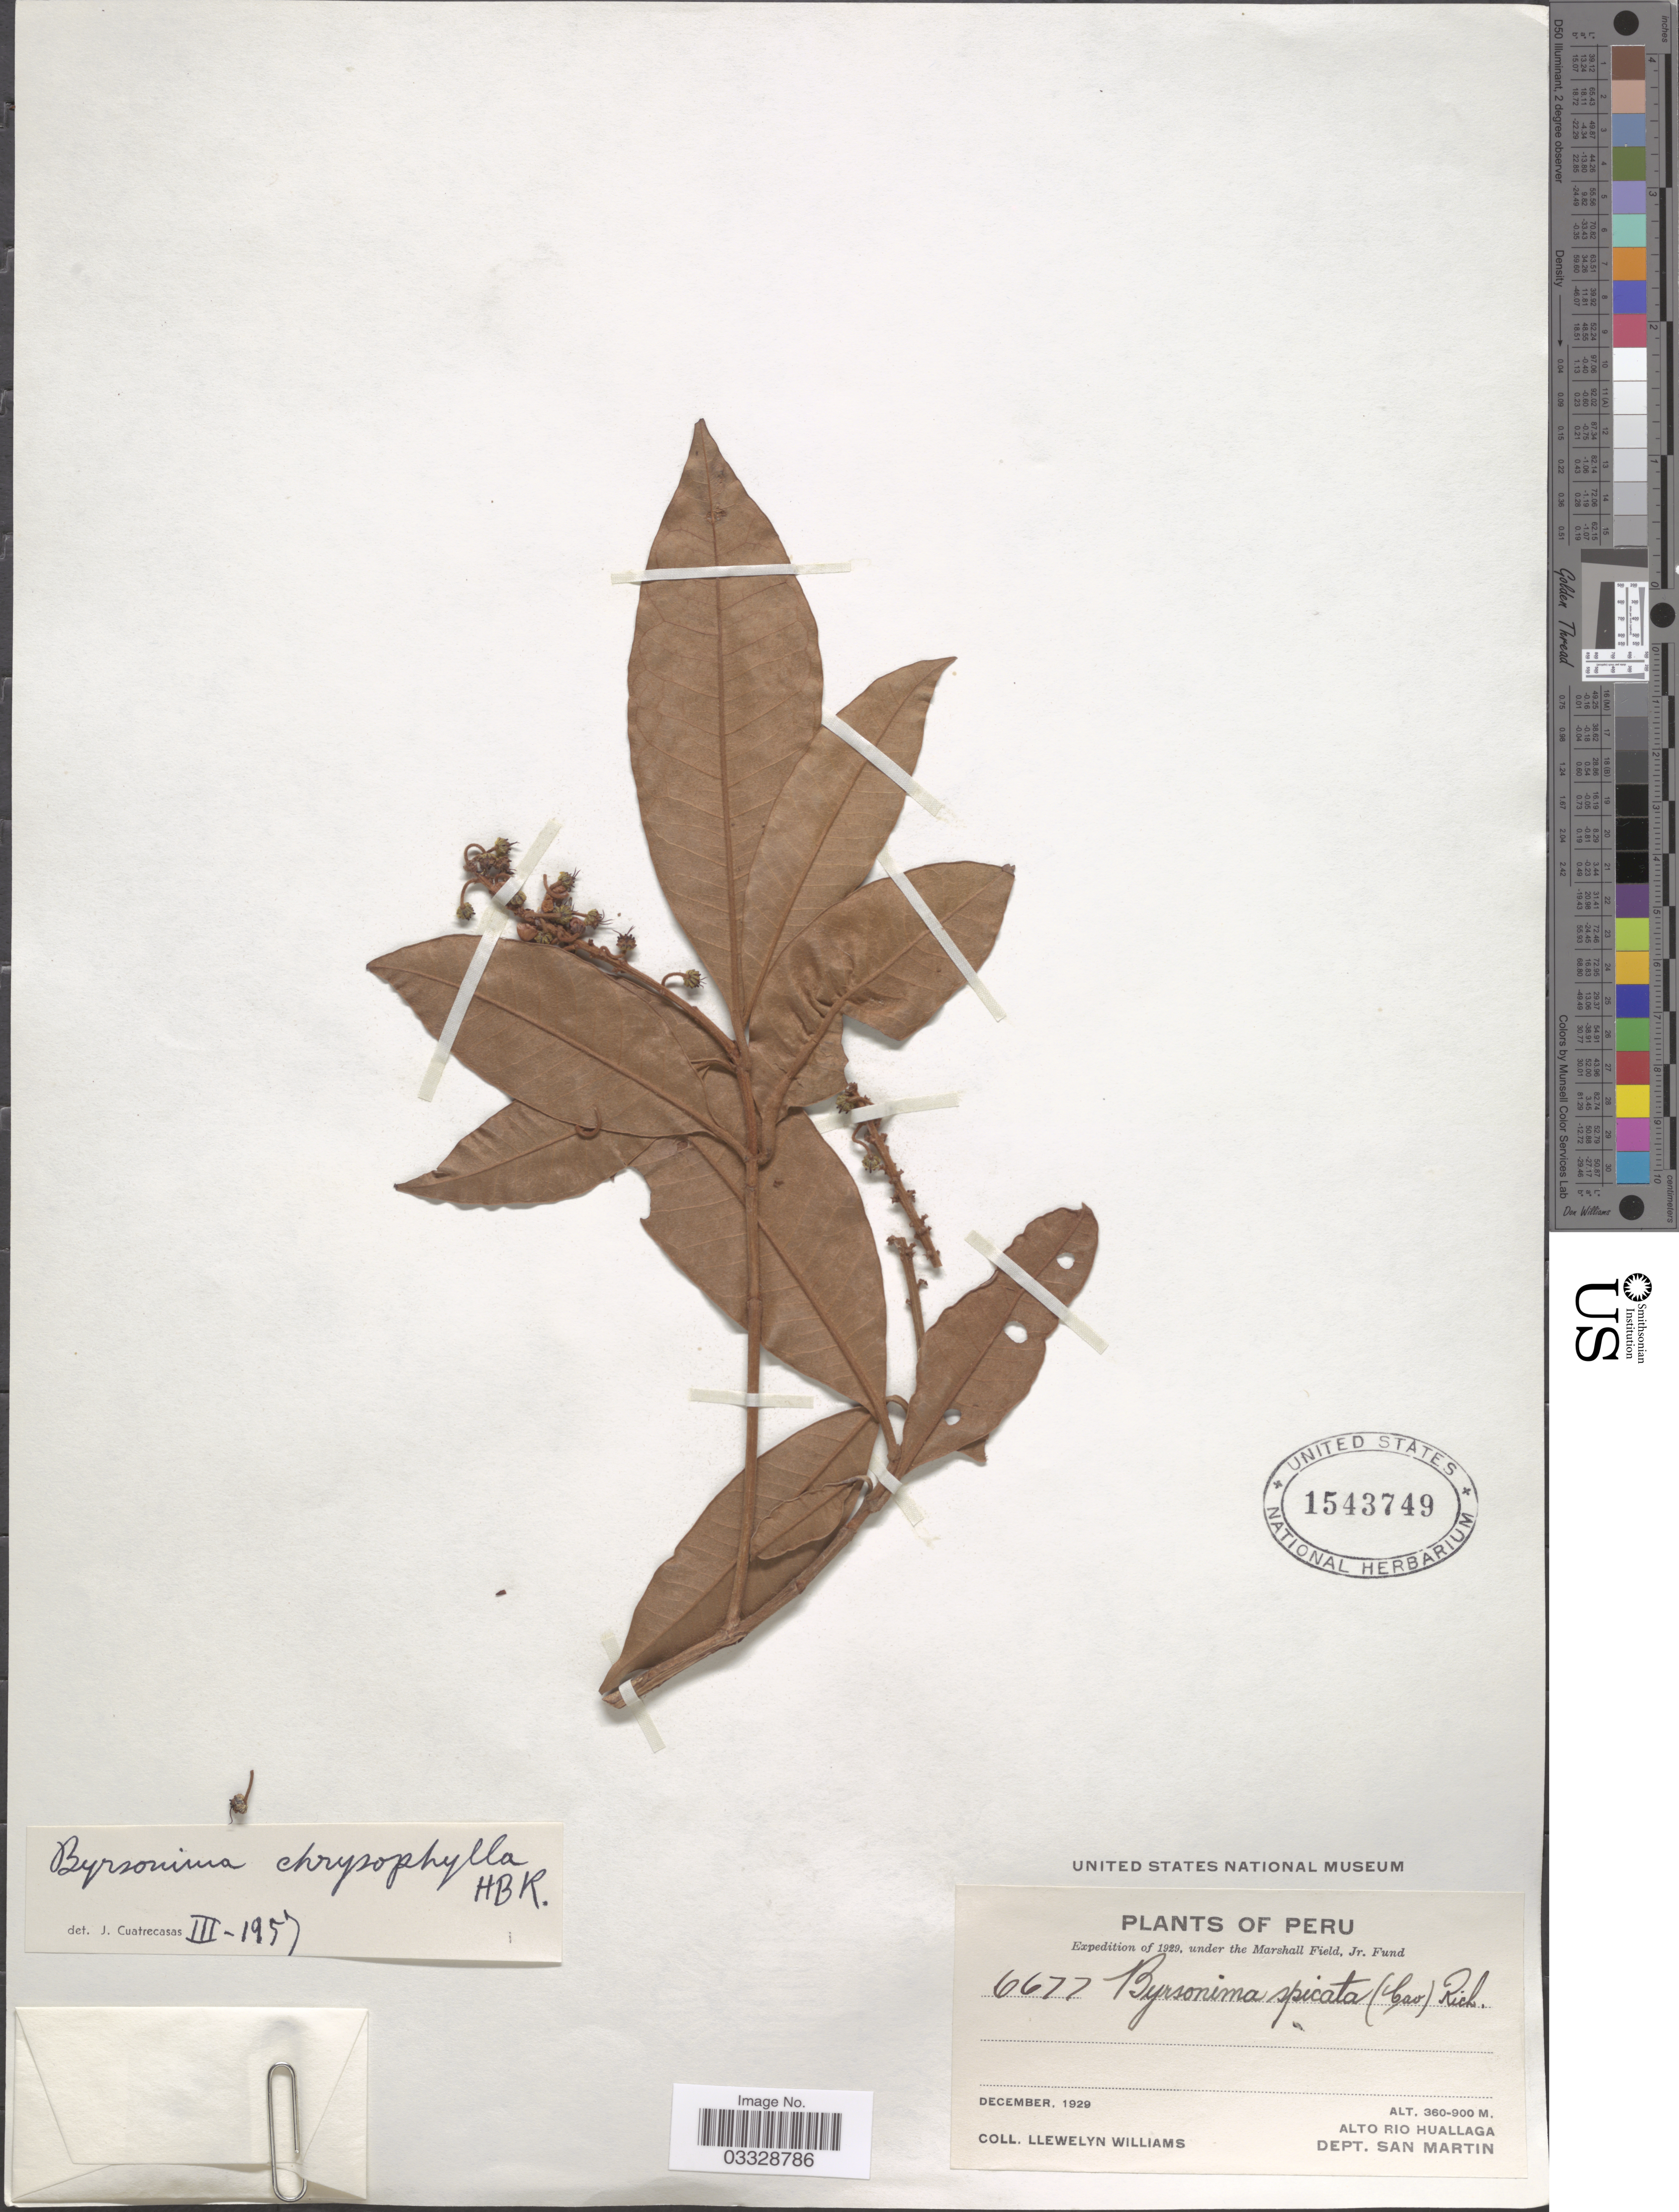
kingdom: Plantae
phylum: Tracheophyta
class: Magnoliopsida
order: Malpighiales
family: Malpighiaceae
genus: Byrsonima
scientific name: Byrsonima chrysophylla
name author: Kunth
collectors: Ll. Williams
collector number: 6677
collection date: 1929-12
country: Peru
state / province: San Martín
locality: Alto Rio Huallaga. Dept. San Martin.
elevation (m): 360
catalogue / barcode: US 1543749